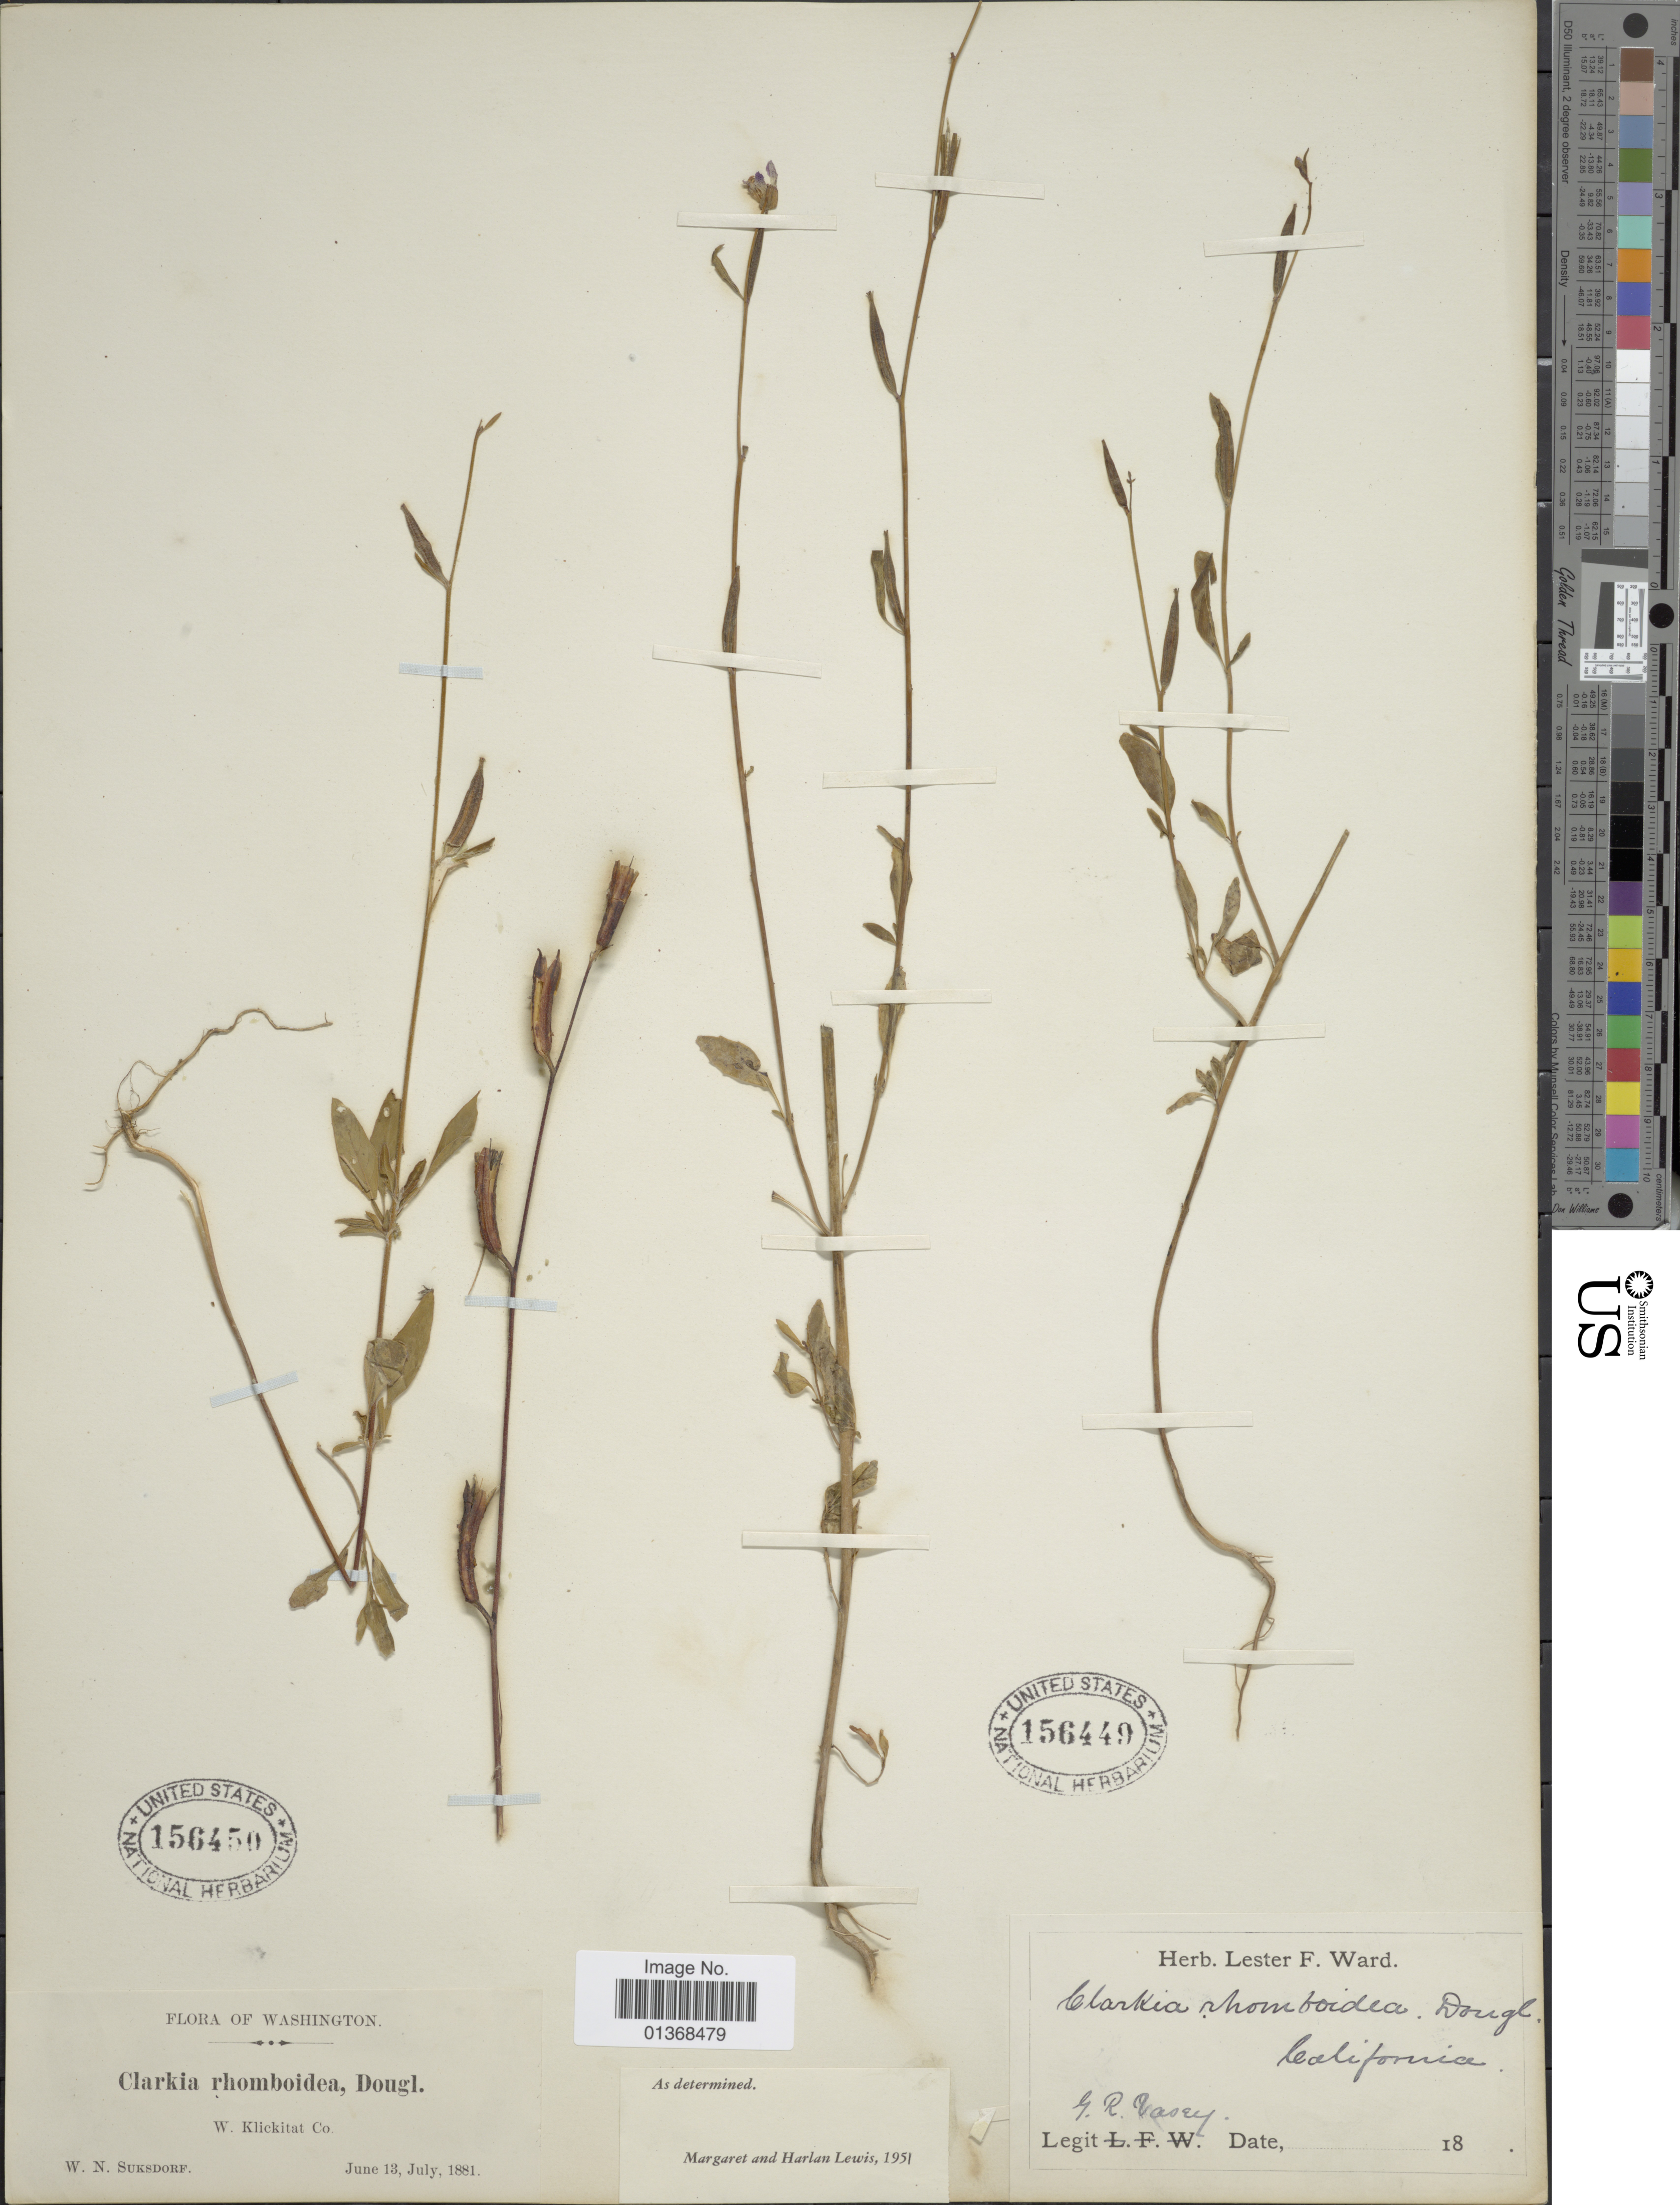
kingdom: Plantae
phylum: Tracheophyta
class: Magnoliopsida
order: Myrtales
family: Onagraceae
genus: Clarkia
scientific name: Clarkia rhomboidea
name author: Douglas ex Hook.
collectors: G. R. Vasey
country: United States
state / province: California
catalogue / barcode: US 156449-2